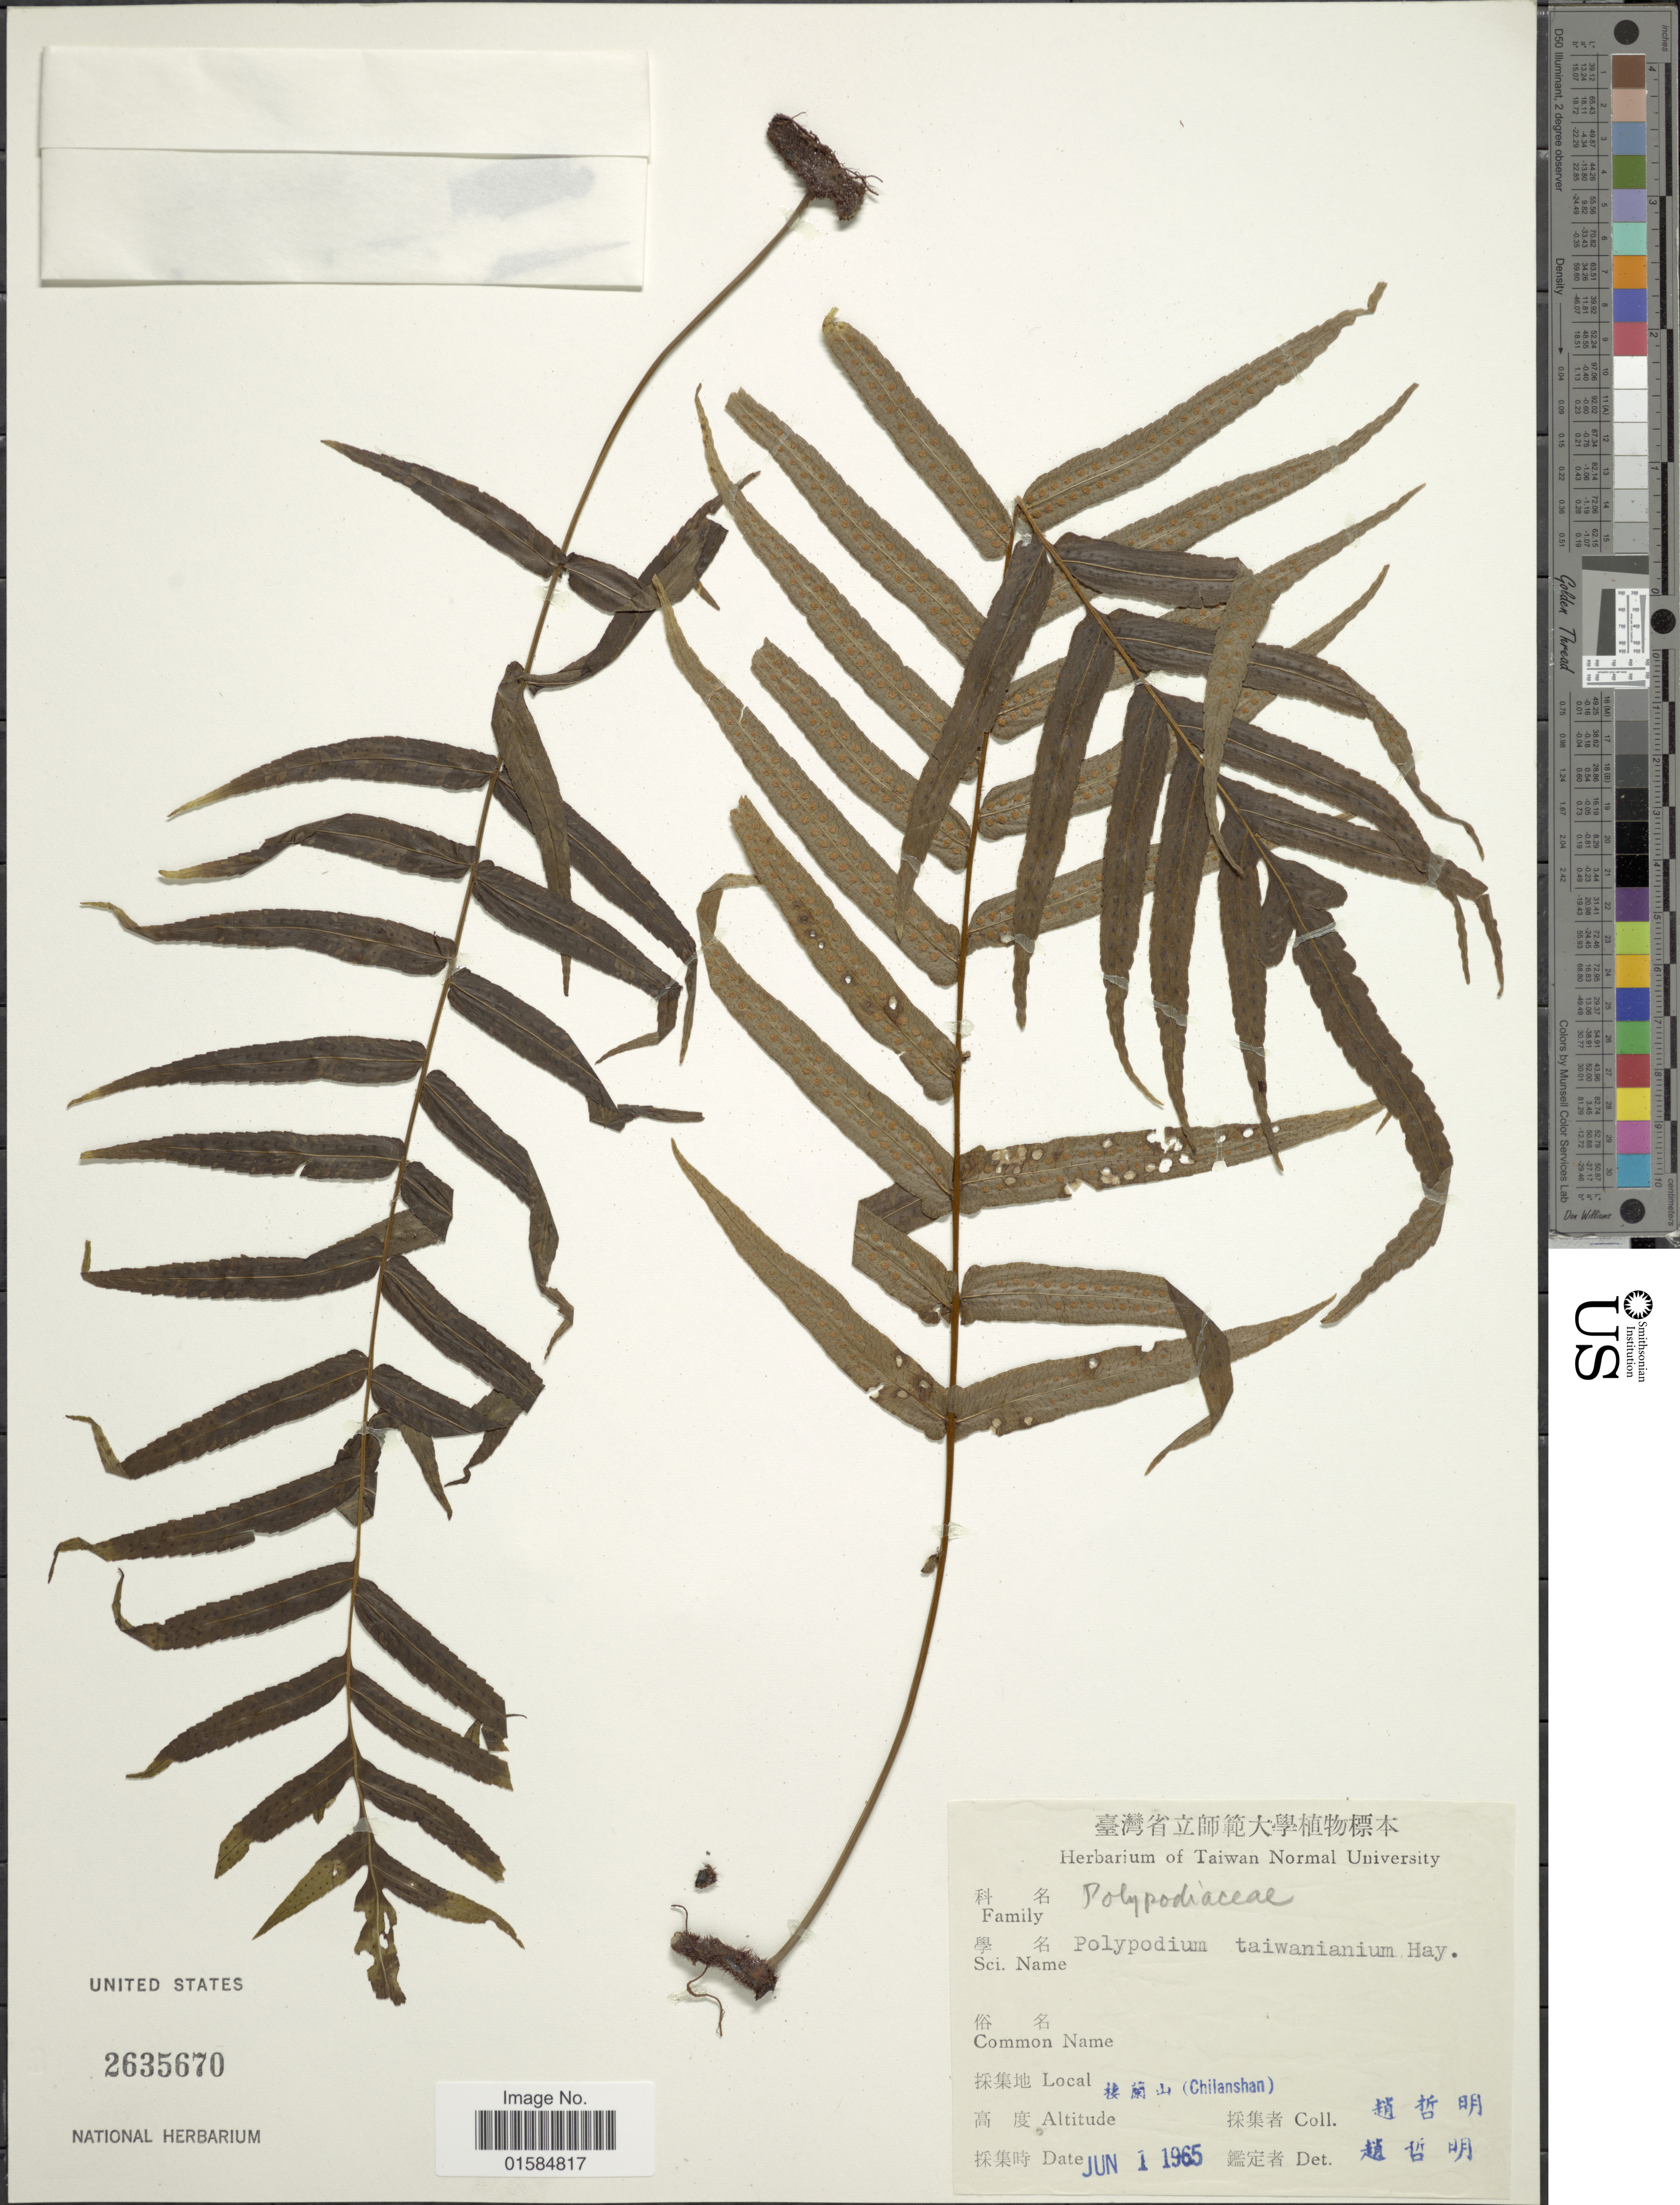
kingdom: Plantae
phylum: Tracheophyta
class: Polypodiopsida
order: Polypodiales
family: Polypodiaceae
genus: Goniophlebium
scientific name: Goniophlebium taiwanianum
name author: (Hayata)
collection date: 1965-06-01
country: Taiwan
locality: Chilanshan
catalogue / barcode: US 2635670